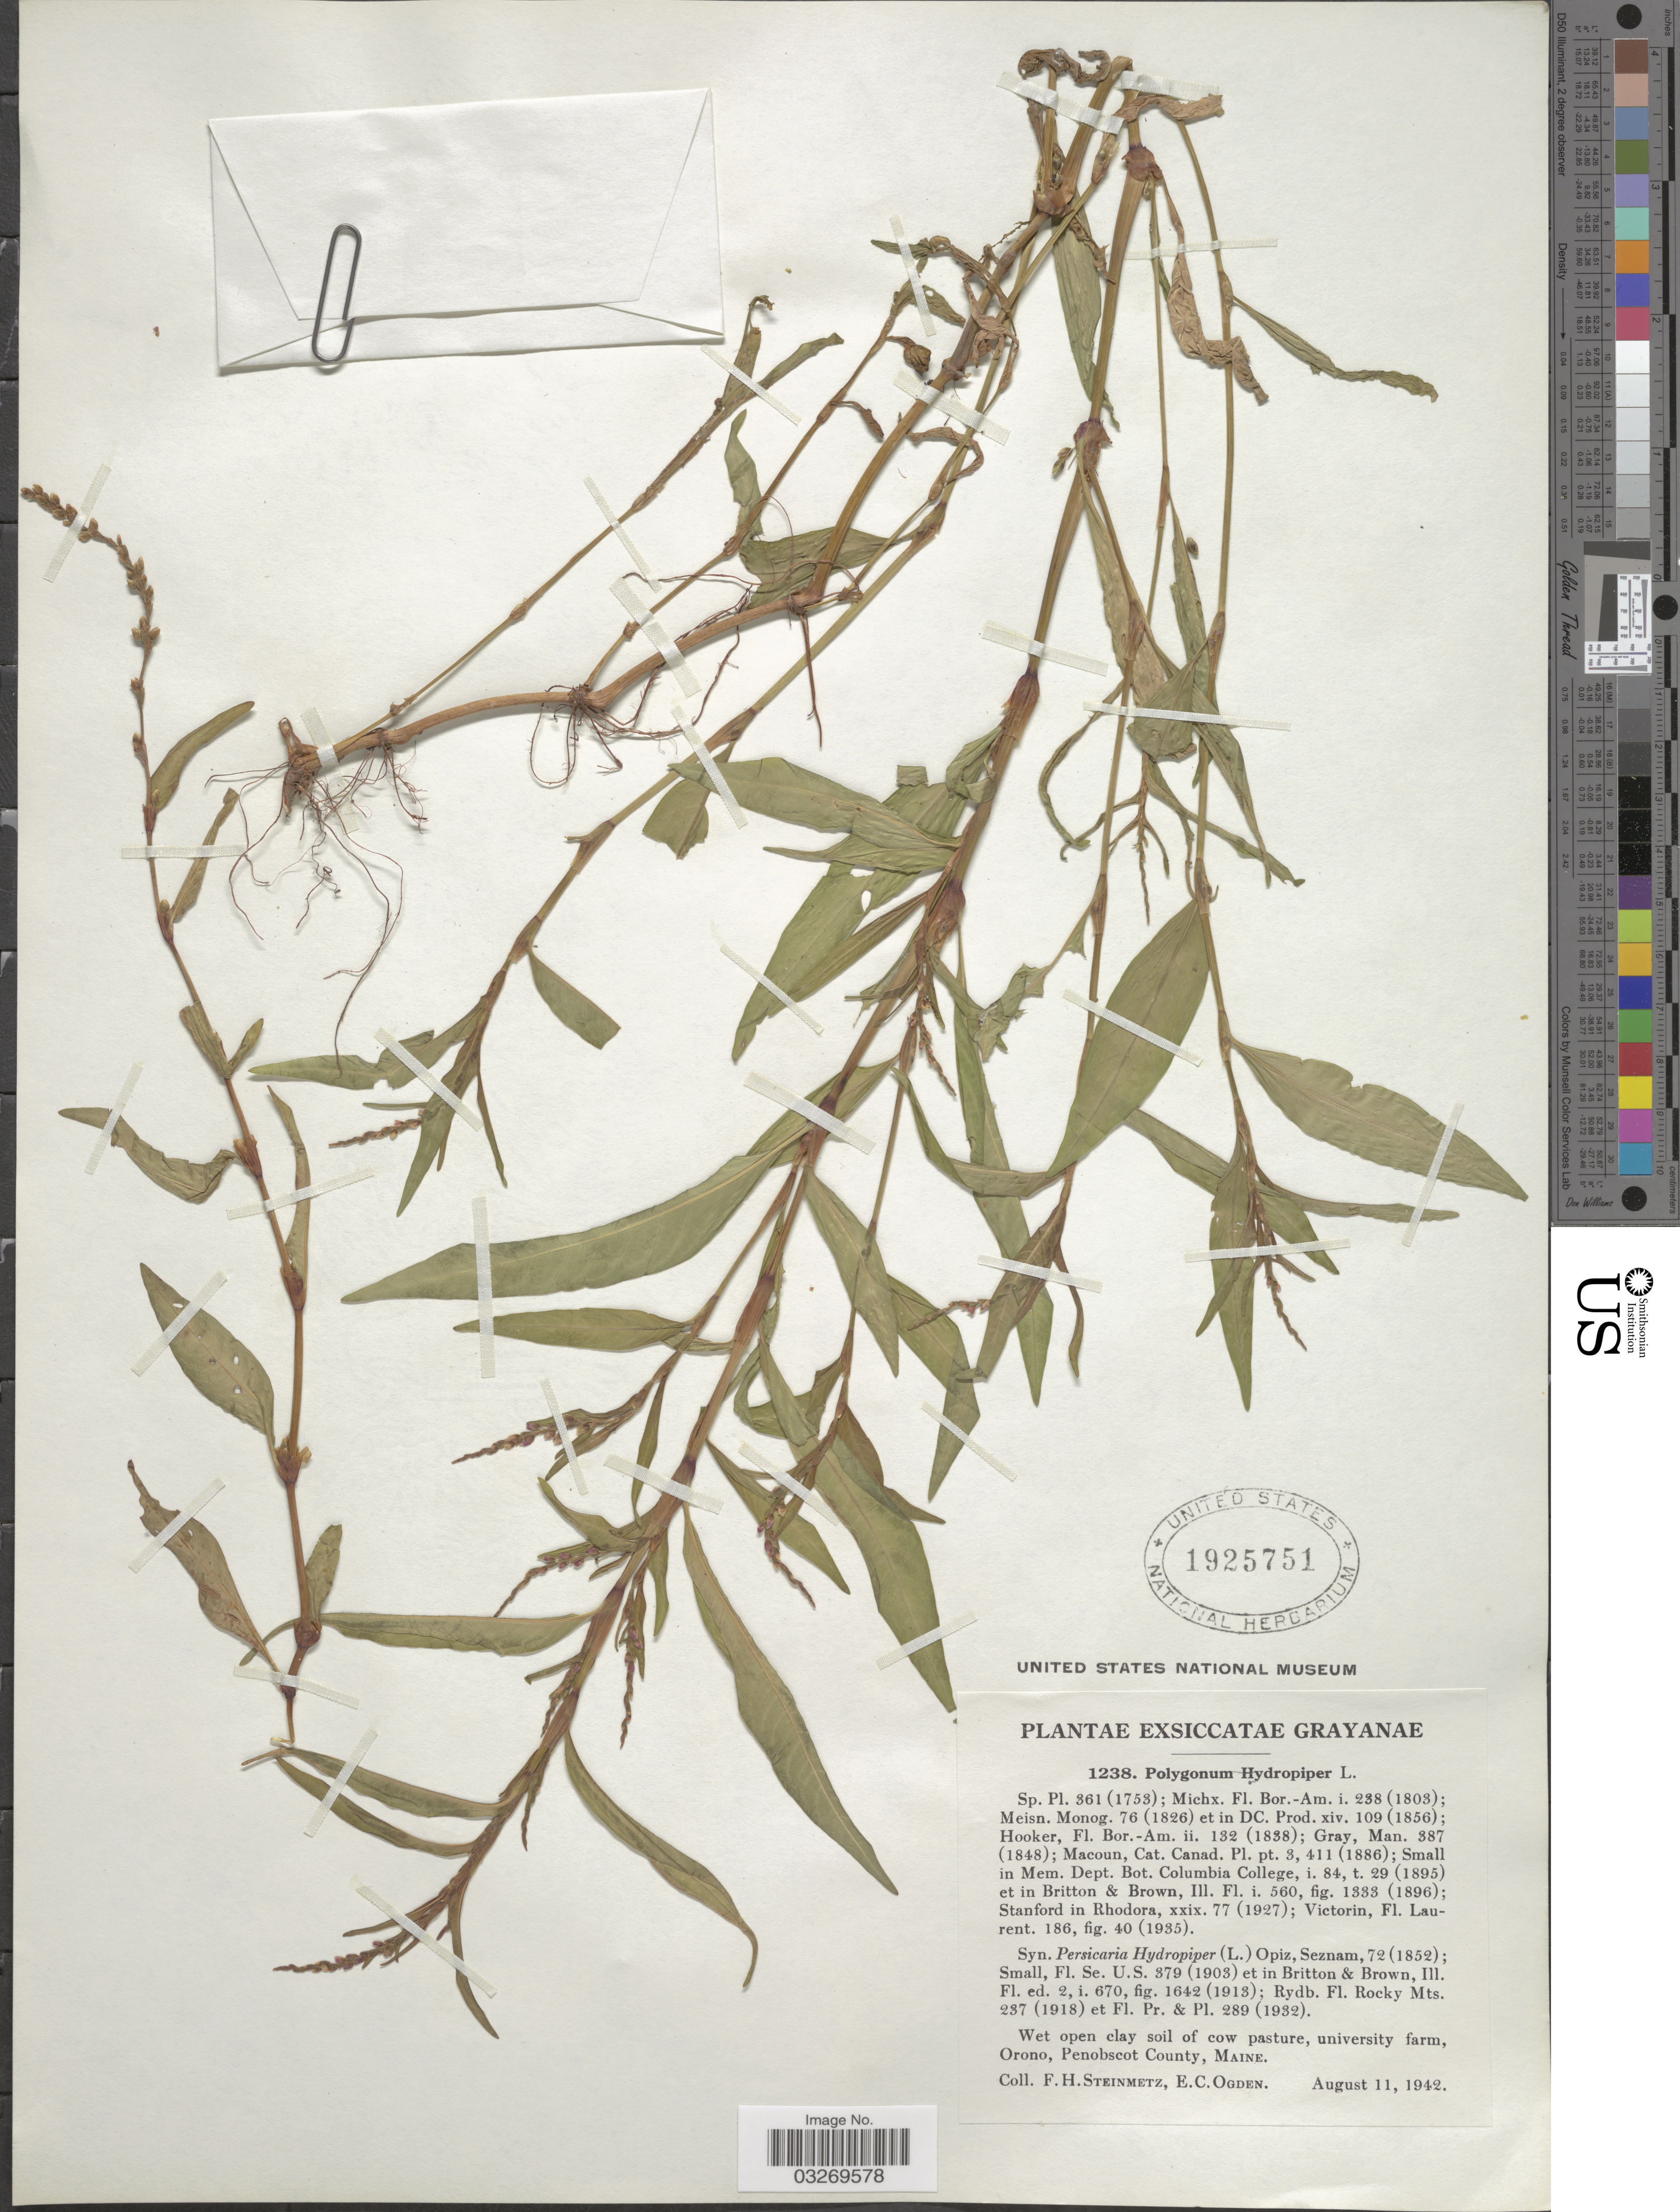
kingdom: Plantae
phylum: Tracheophyta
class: Magnoliopsida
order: Caryophyllales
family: Polygonaceae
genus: Persicaria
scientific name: Persicaria hydropiper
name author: (L.) Delarbre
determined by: Atha, D. E.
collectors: F. H. Steinmetz & E. Ogden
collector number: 1238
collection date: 1942-08-11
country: United States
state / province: Maine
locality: Wet open clay soil of cow pasture, university farm, Orono, Penobscot County.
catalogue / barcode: US 1925751